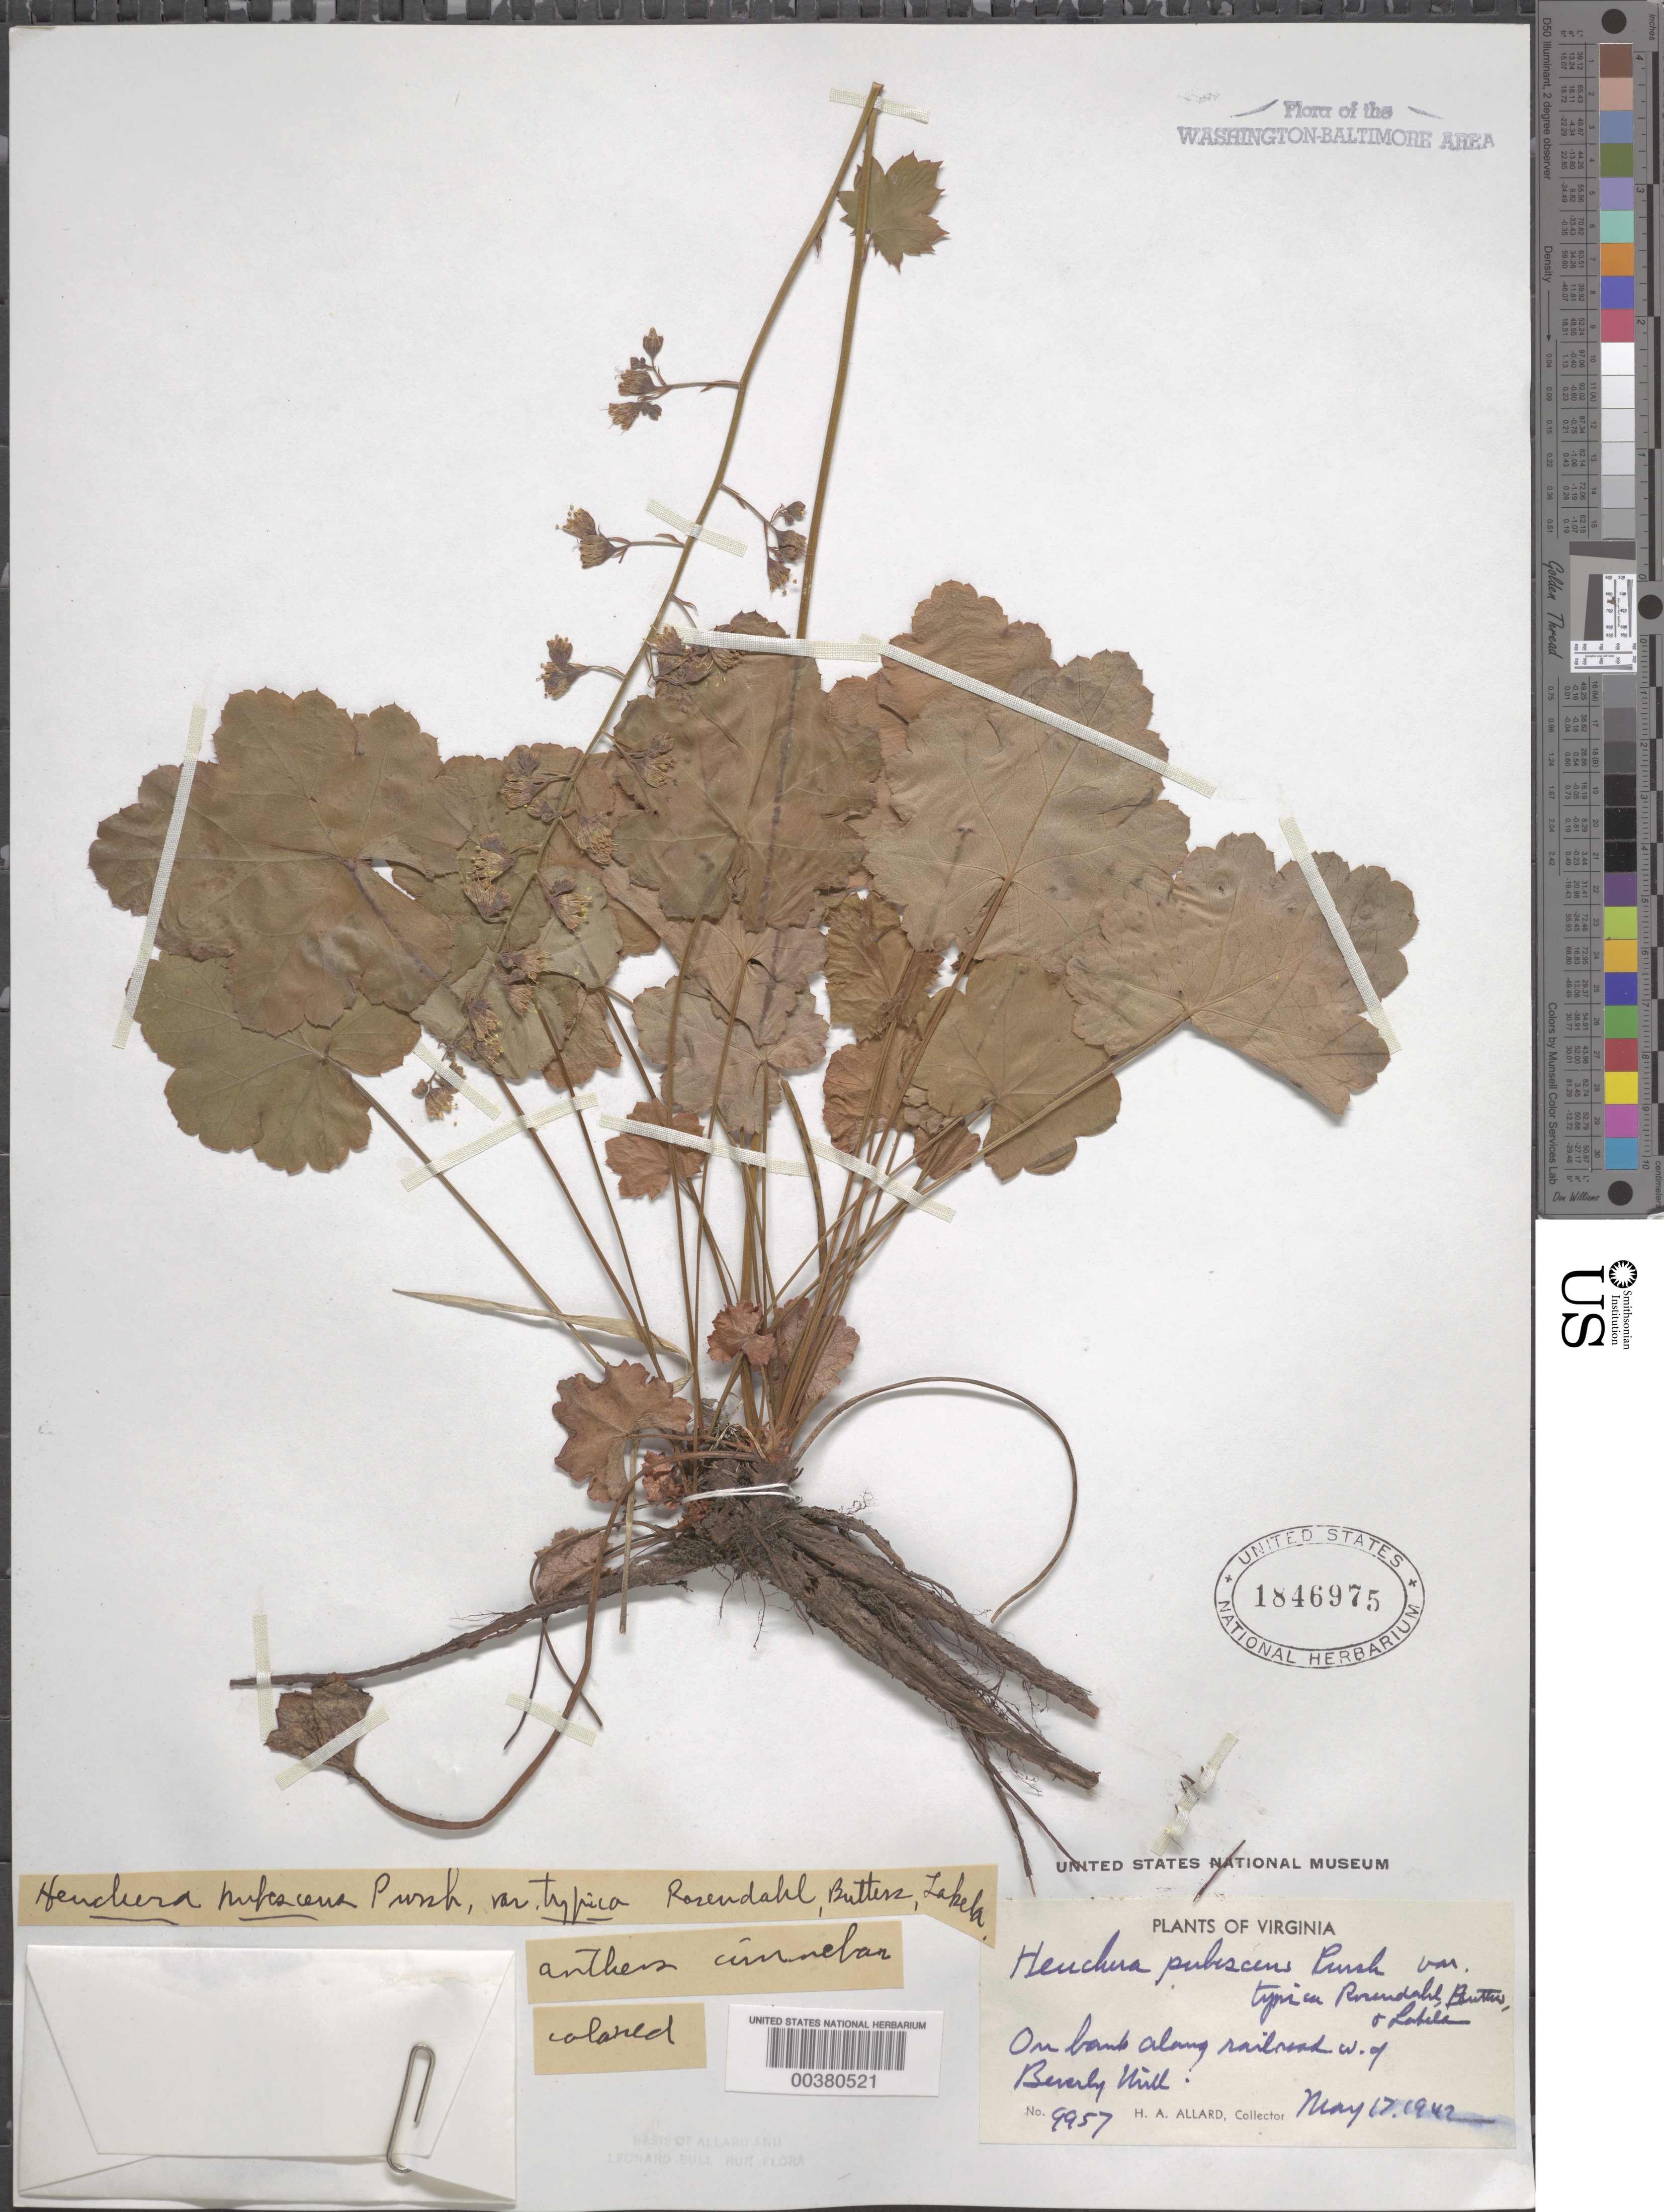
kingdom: Plantae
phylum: Tracheophyta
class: Magnoliopsida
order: Saxifragales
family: Saxifragaceae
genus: Heuchera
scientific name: Heuchera pubescens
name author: Pursh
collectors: H. A. Allard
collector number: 9957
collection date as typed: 17 May 1942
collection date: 1942-05-17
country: United States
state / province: Virginia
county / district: Fauquier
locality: West of Beverley Mill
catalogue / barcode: US 1846975